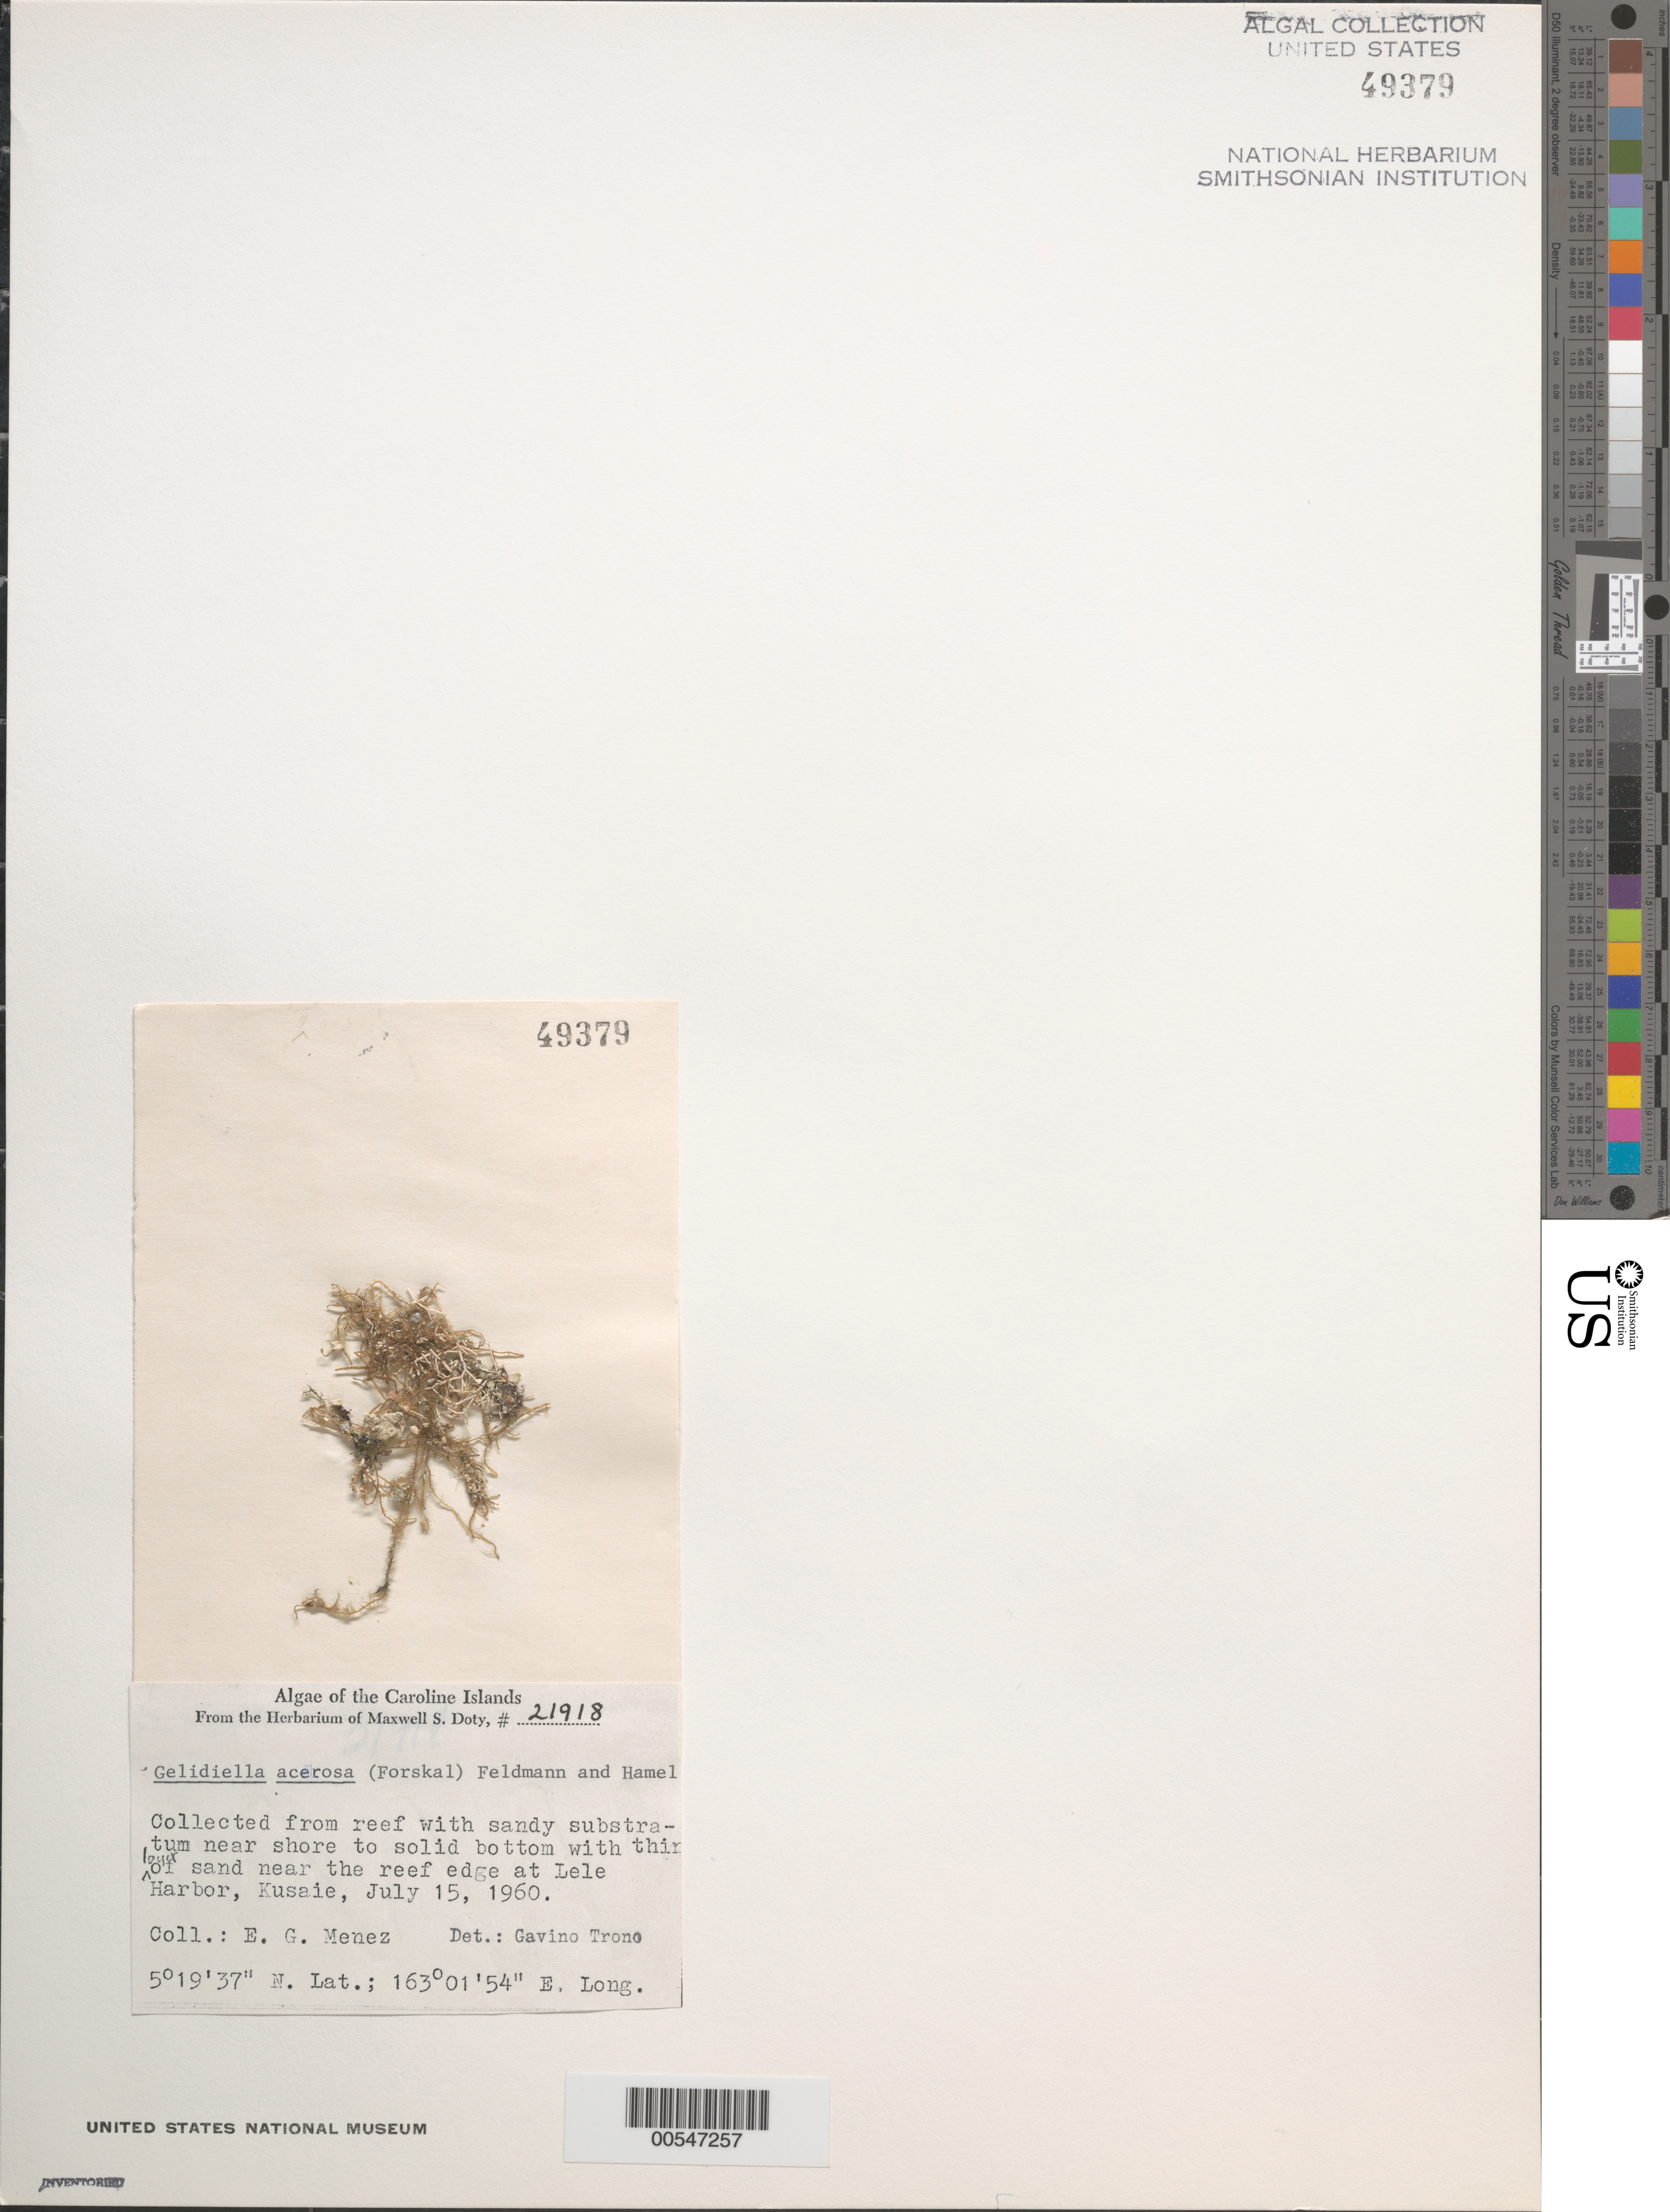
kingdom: Plantae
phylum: Rhodophyta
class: Florideophyceae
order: Gelidiales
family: Gelidiellaceae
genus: Gelidiella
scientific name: Gelidiella acerosa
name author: (Forssk.) Feldmann & G. Hamel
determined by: Trono, Gavino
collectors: Meñez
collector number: MSD 21918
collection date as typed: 15 Jul 1960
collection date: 1960-07-15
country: Micronesia, Federated States of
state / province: Kosrae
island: Kosrae [Kusaie]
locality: Lele Harbor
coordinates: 5 19' 37" N, 163 01' 54" E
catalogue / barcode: US 49379